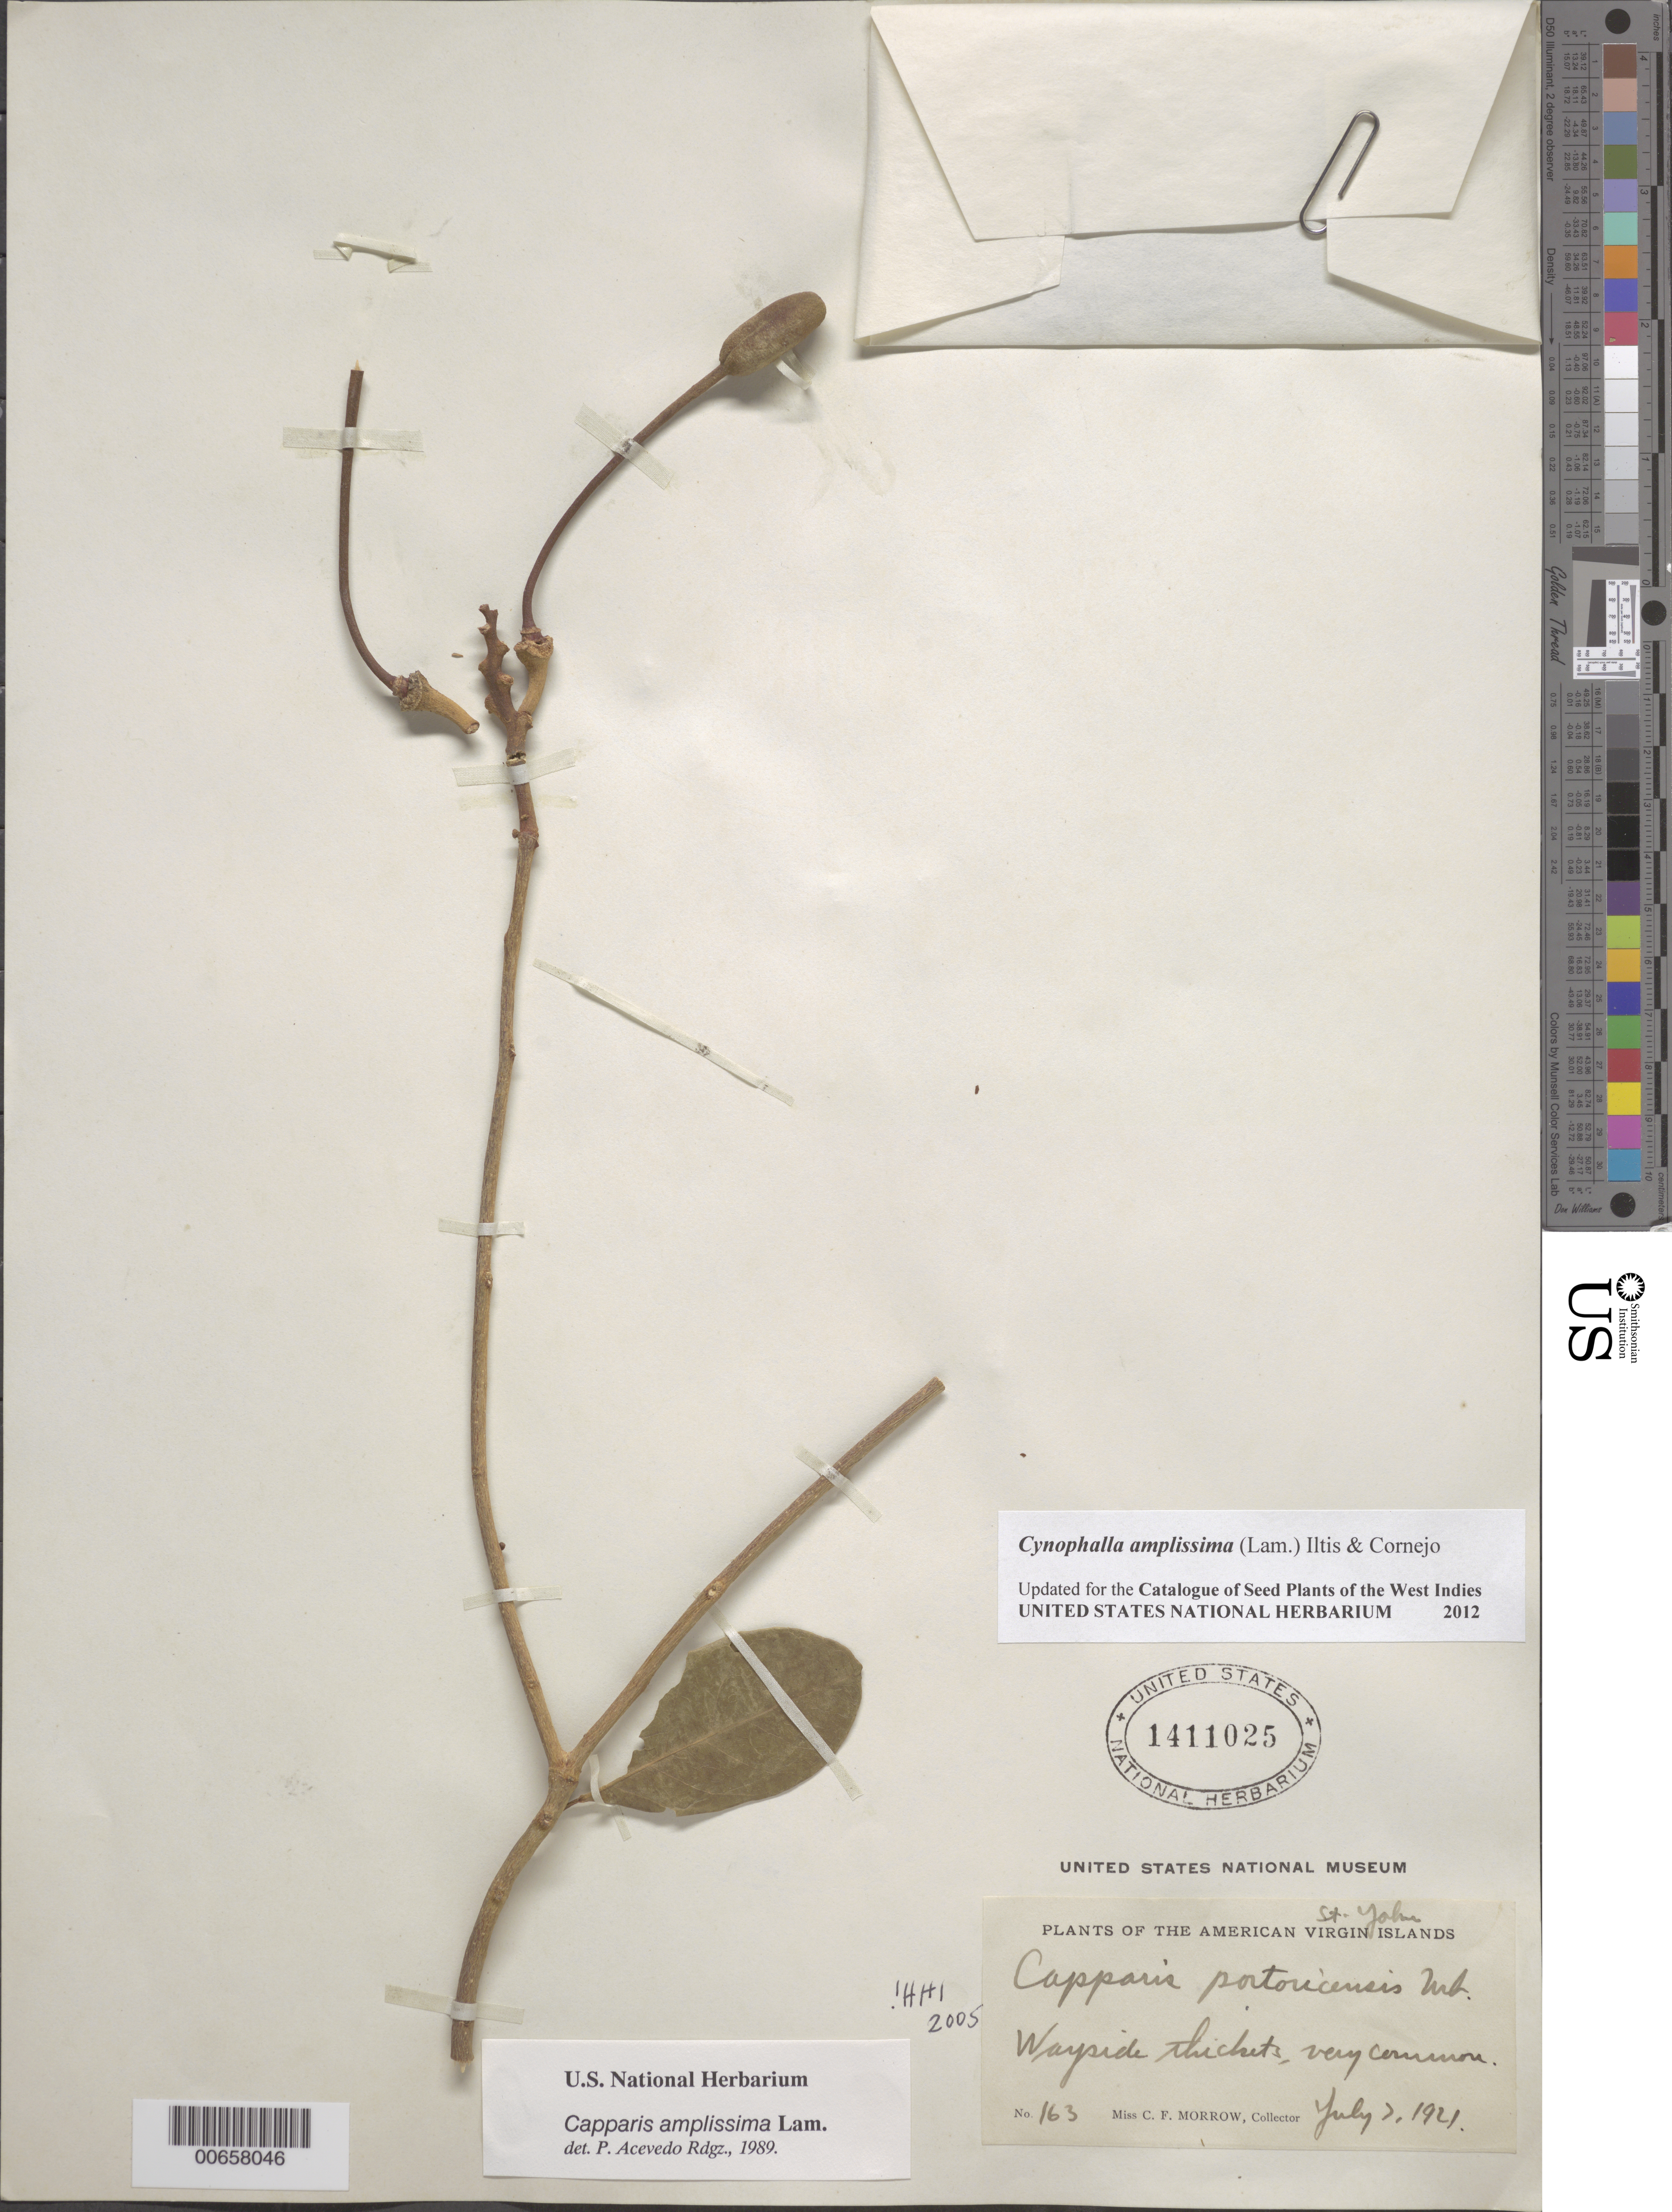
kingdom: Plantae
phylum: Tracheophyta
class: Magnoliopsida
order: Brassicales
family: Capparaceae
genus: Capparis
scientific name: Capparis amplissima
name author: Lam.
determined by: Acevedo-Rodríguez, P., (BOT), Smithsonian Institution - National Museum of Natural History (UNITED STATES)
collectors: C. Morrow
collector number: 163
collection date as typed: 07 Jul 1921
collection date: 1921-07-07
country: U.S. Virgin Islands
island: St. John Island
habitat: Wayside thickets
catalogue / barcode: US 1411025